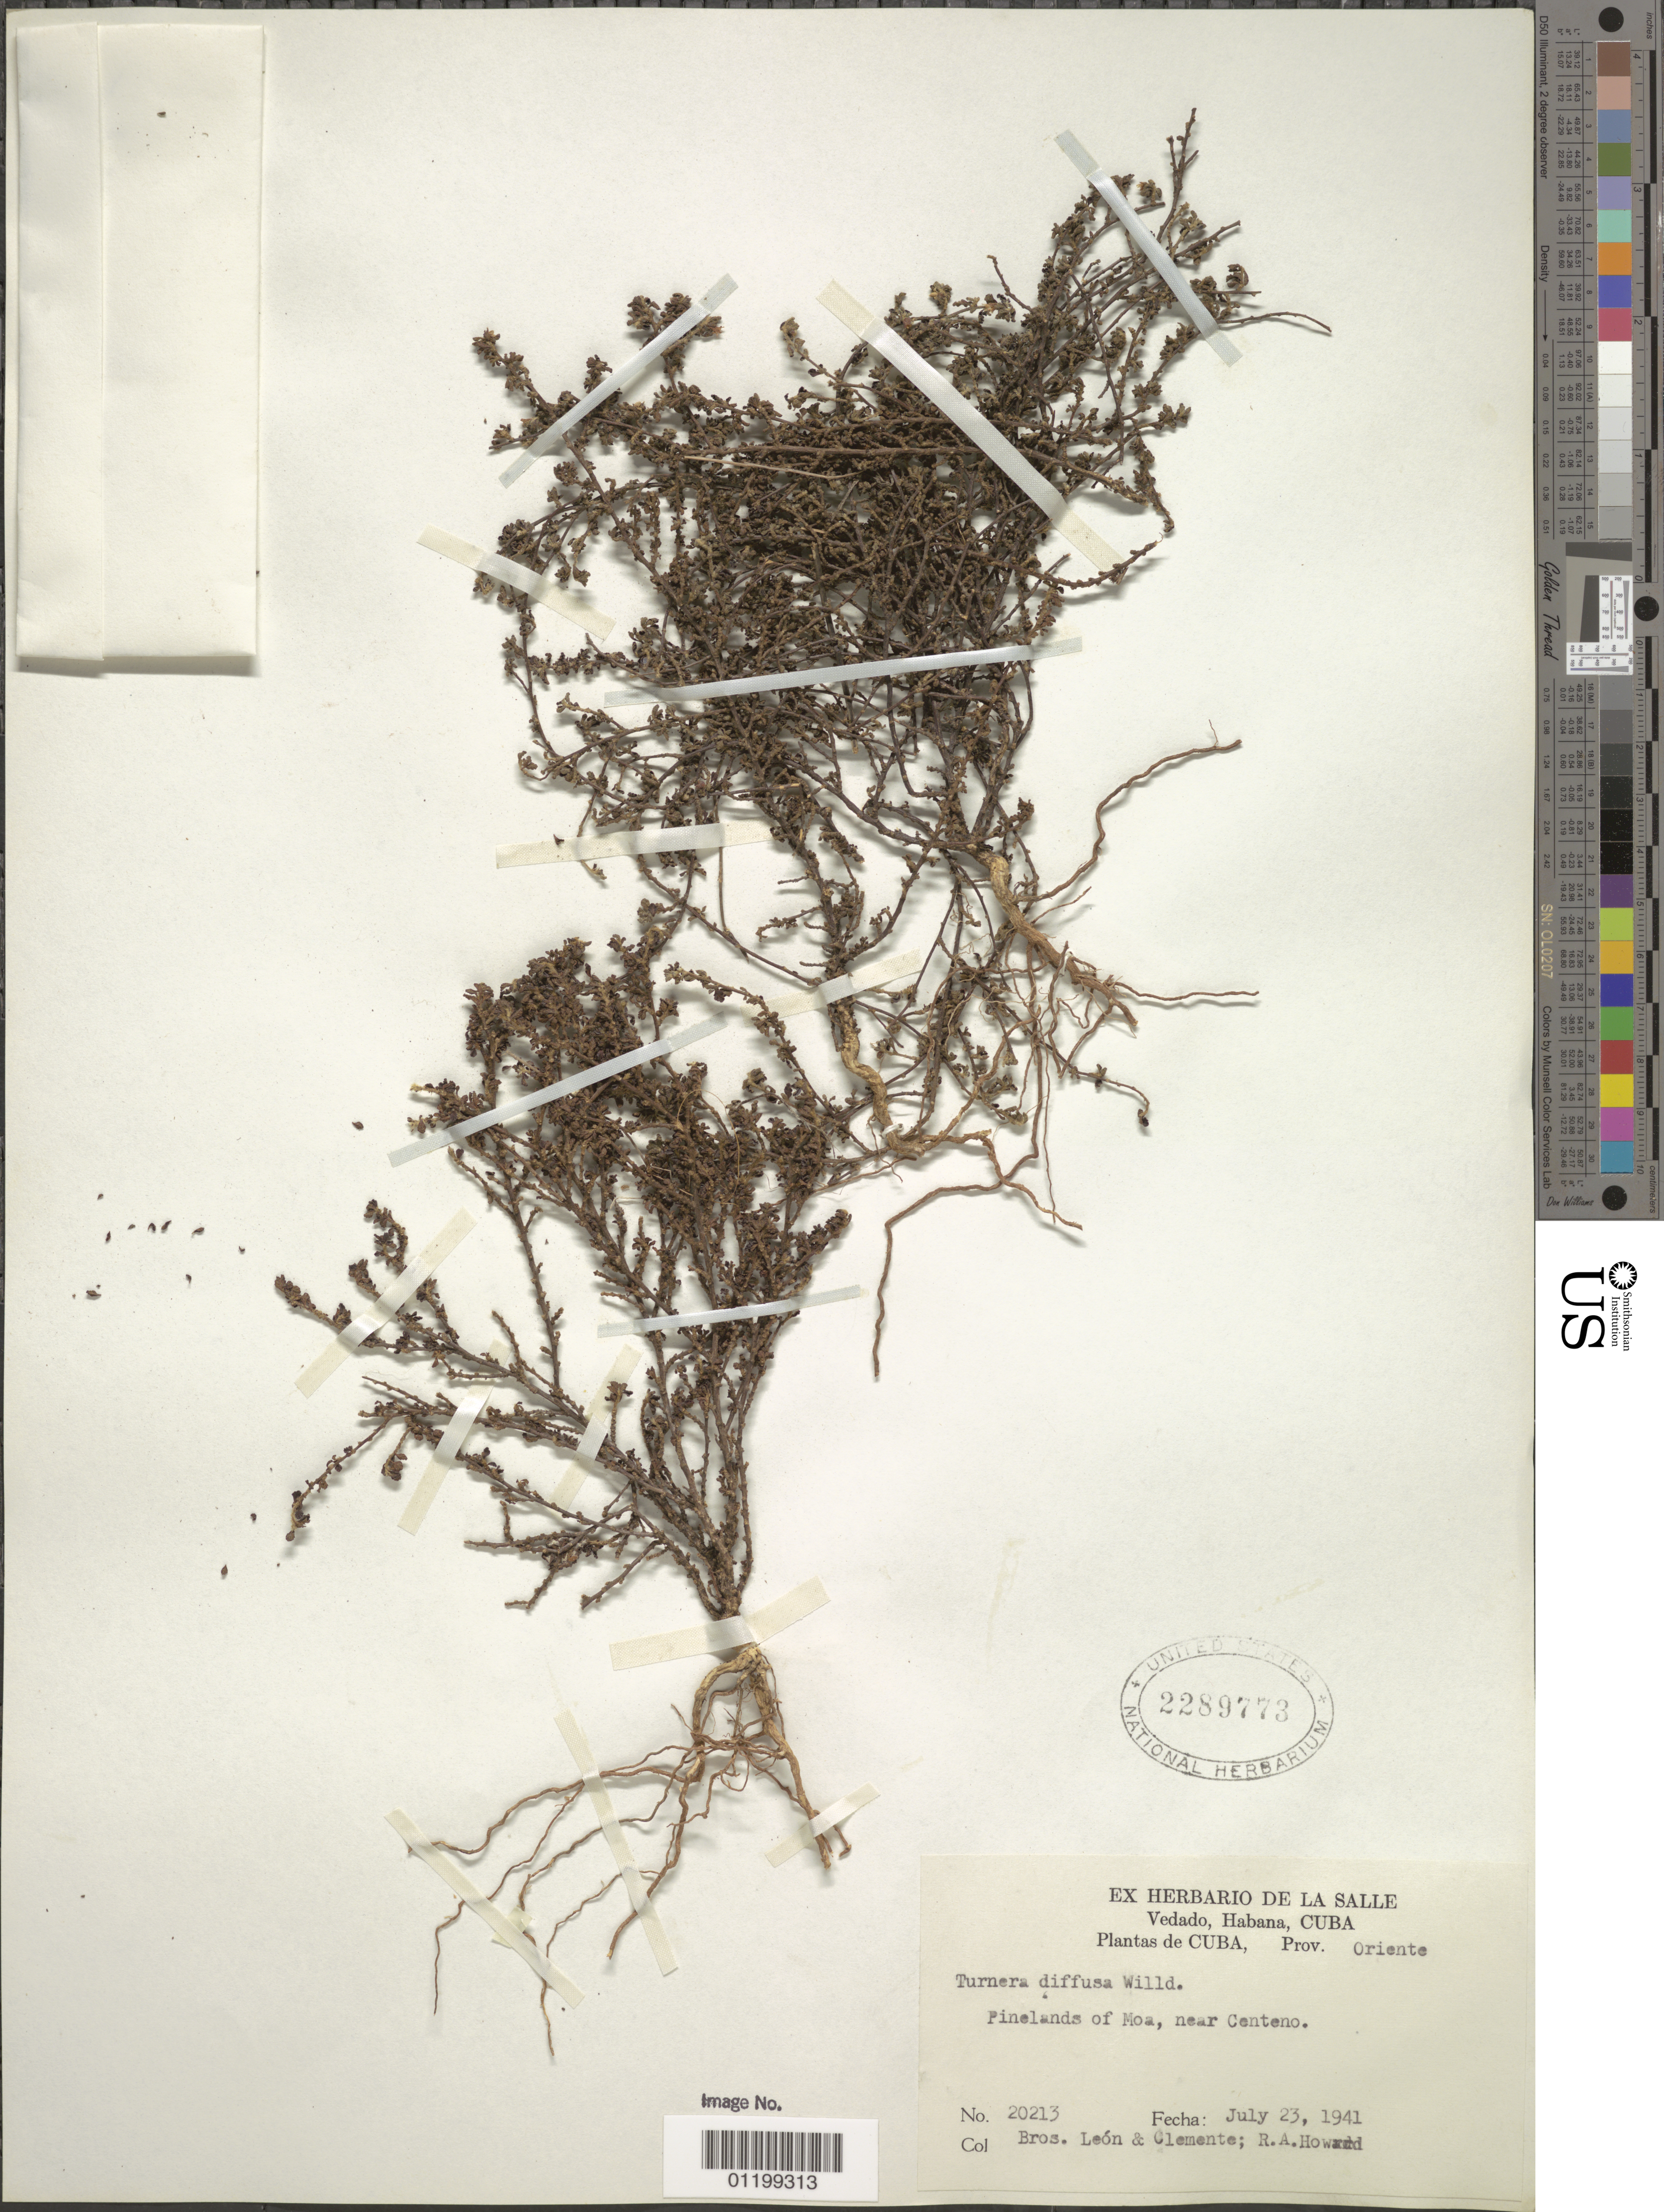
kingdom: Plantae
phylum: Tracheophyta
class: Magnoliopsida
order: Malpighiales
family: Turneraceae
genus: Turnera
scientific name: Turnera diffusa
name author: Willd. ex Schult.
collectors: Bro. León, -- Clemente & R. A. Howard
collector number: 20213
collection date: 1841-07-23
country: Cuba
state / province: Oriente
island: Cuba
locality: Pinrlands of Moa, near Centeno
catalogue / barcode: US 2289773